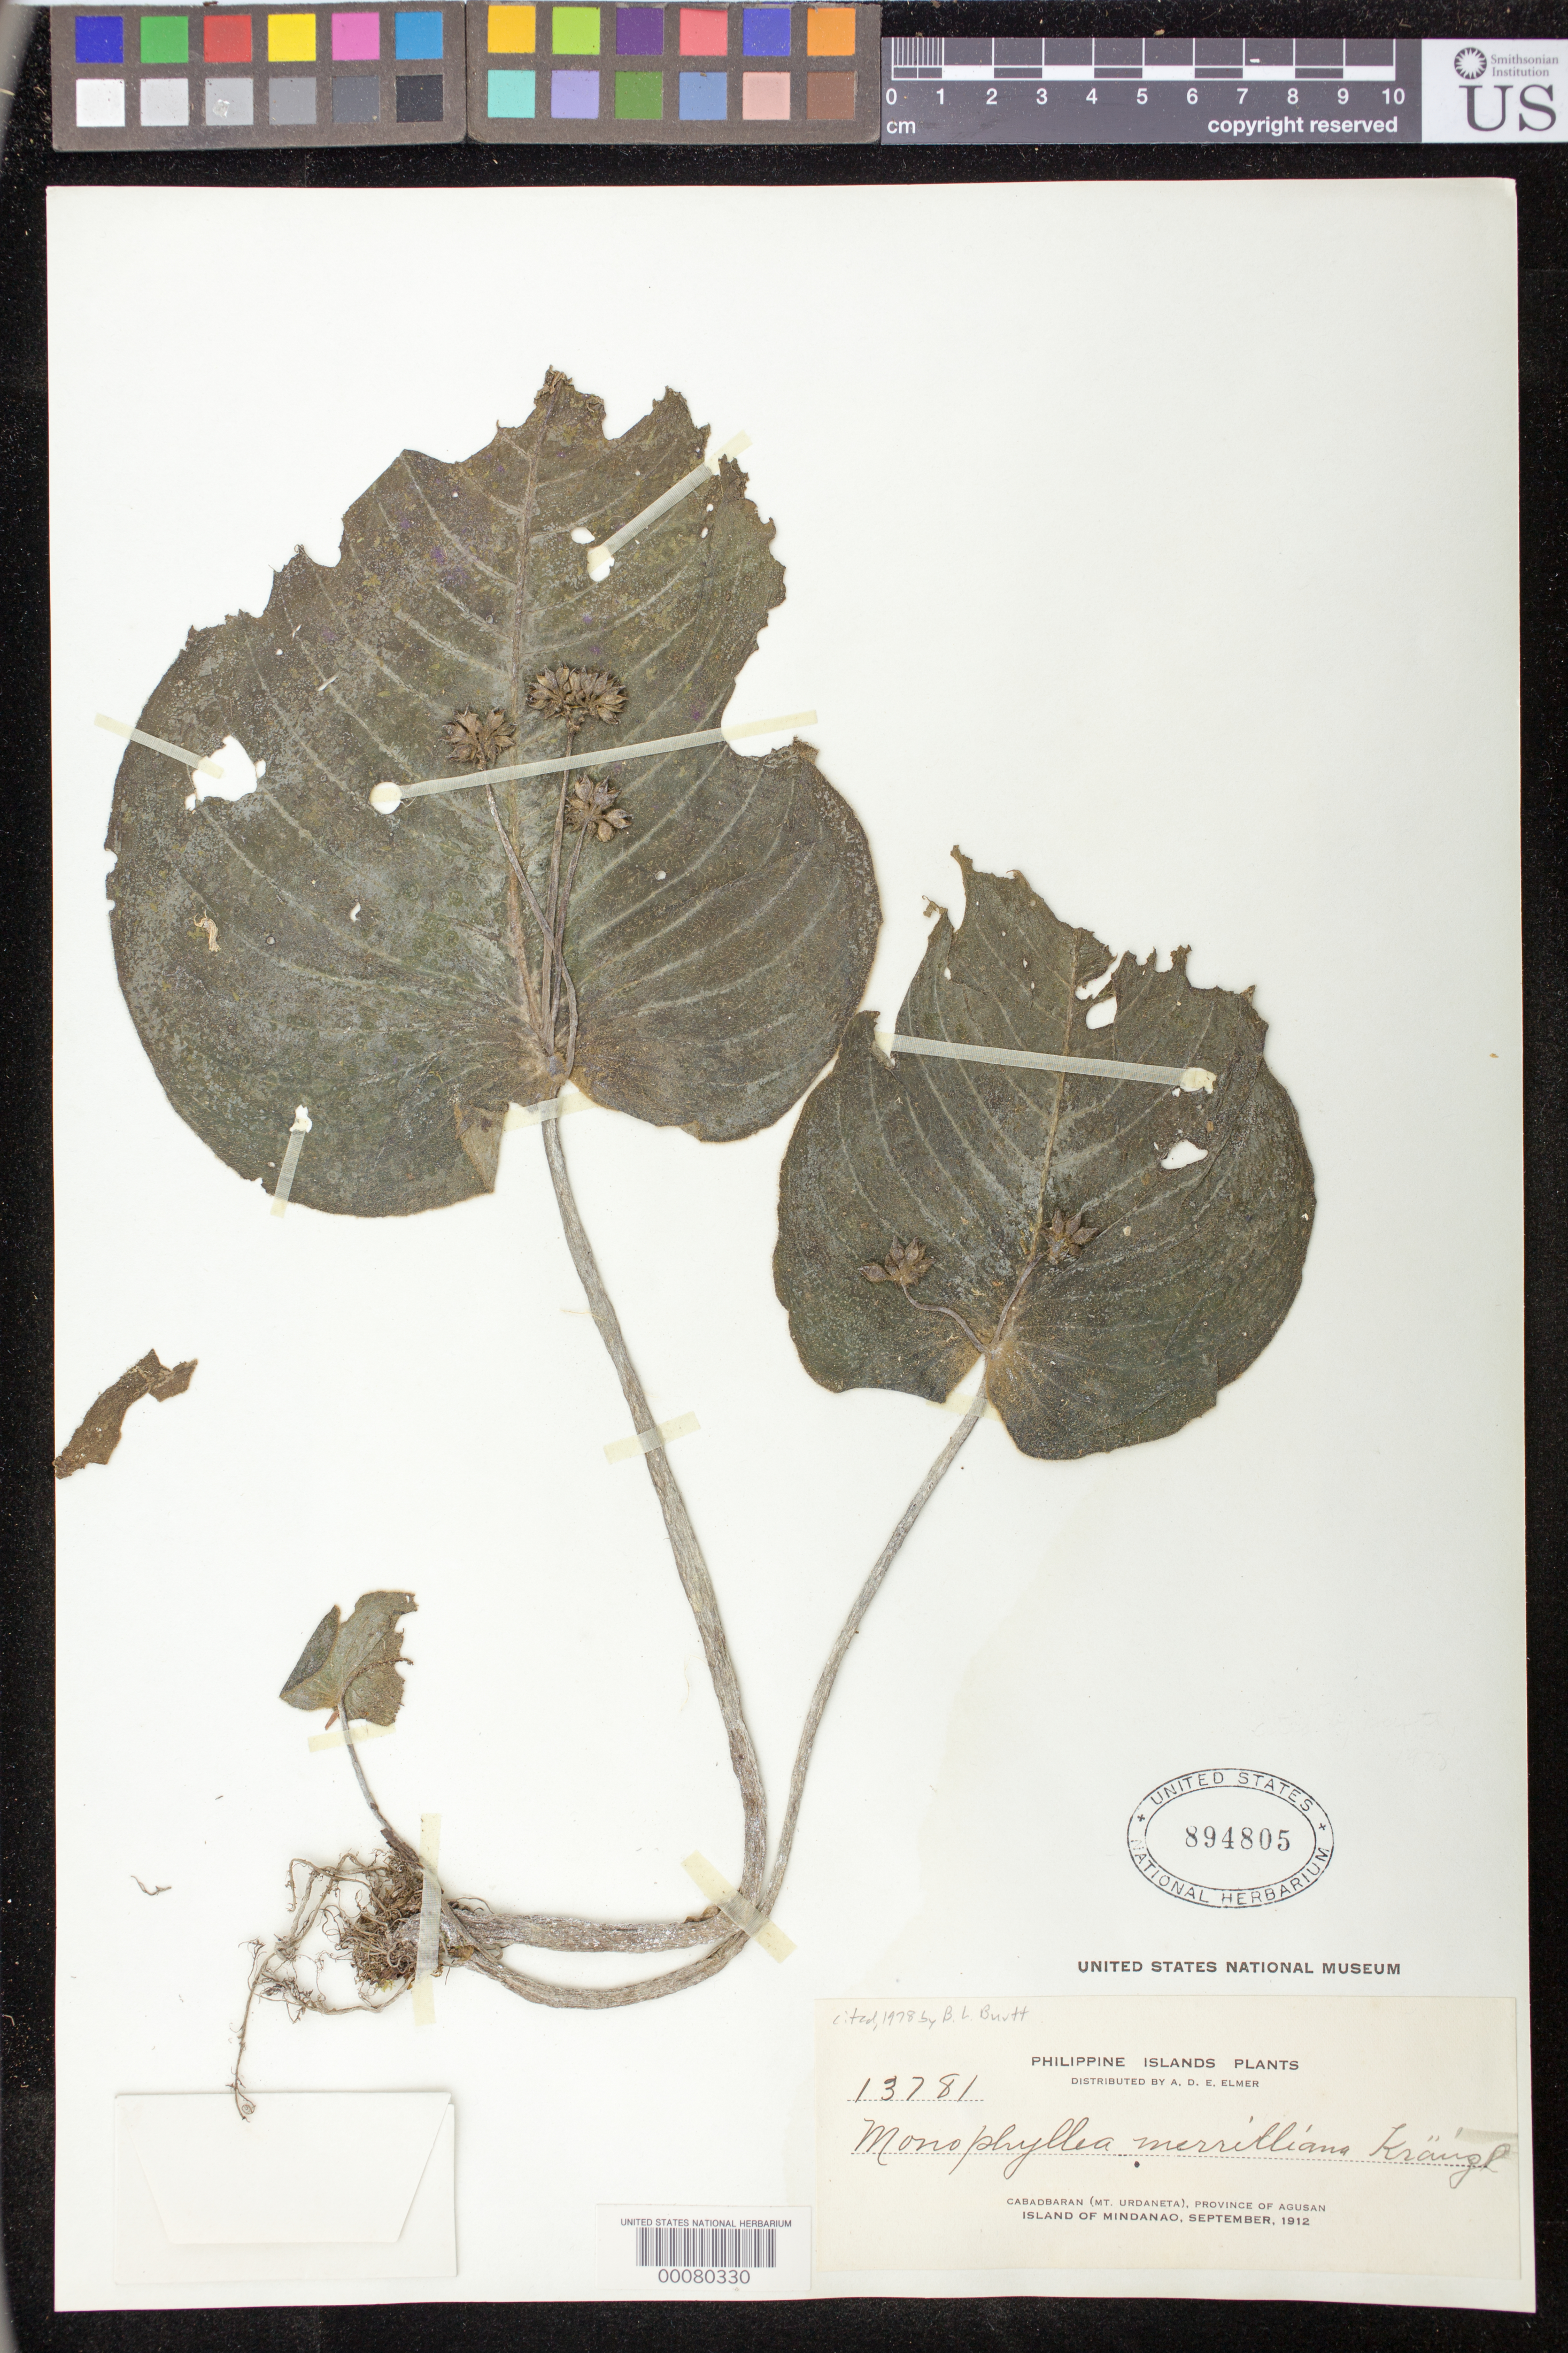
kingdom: Plantae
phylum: Tracheophyta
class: Magnoliopsida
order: Lamiales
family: Gesneriaceae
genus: Monophyllaea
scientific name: Monophyllaea merrilliana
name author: Kraenzl.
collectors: A. D. E. Elmer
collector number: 13781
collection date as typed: Sep 1912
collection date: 1912-09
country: Philippines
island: Mindanao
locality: Cabadbaran (mt urdaneta), prov of agusan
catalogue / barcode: US 894805